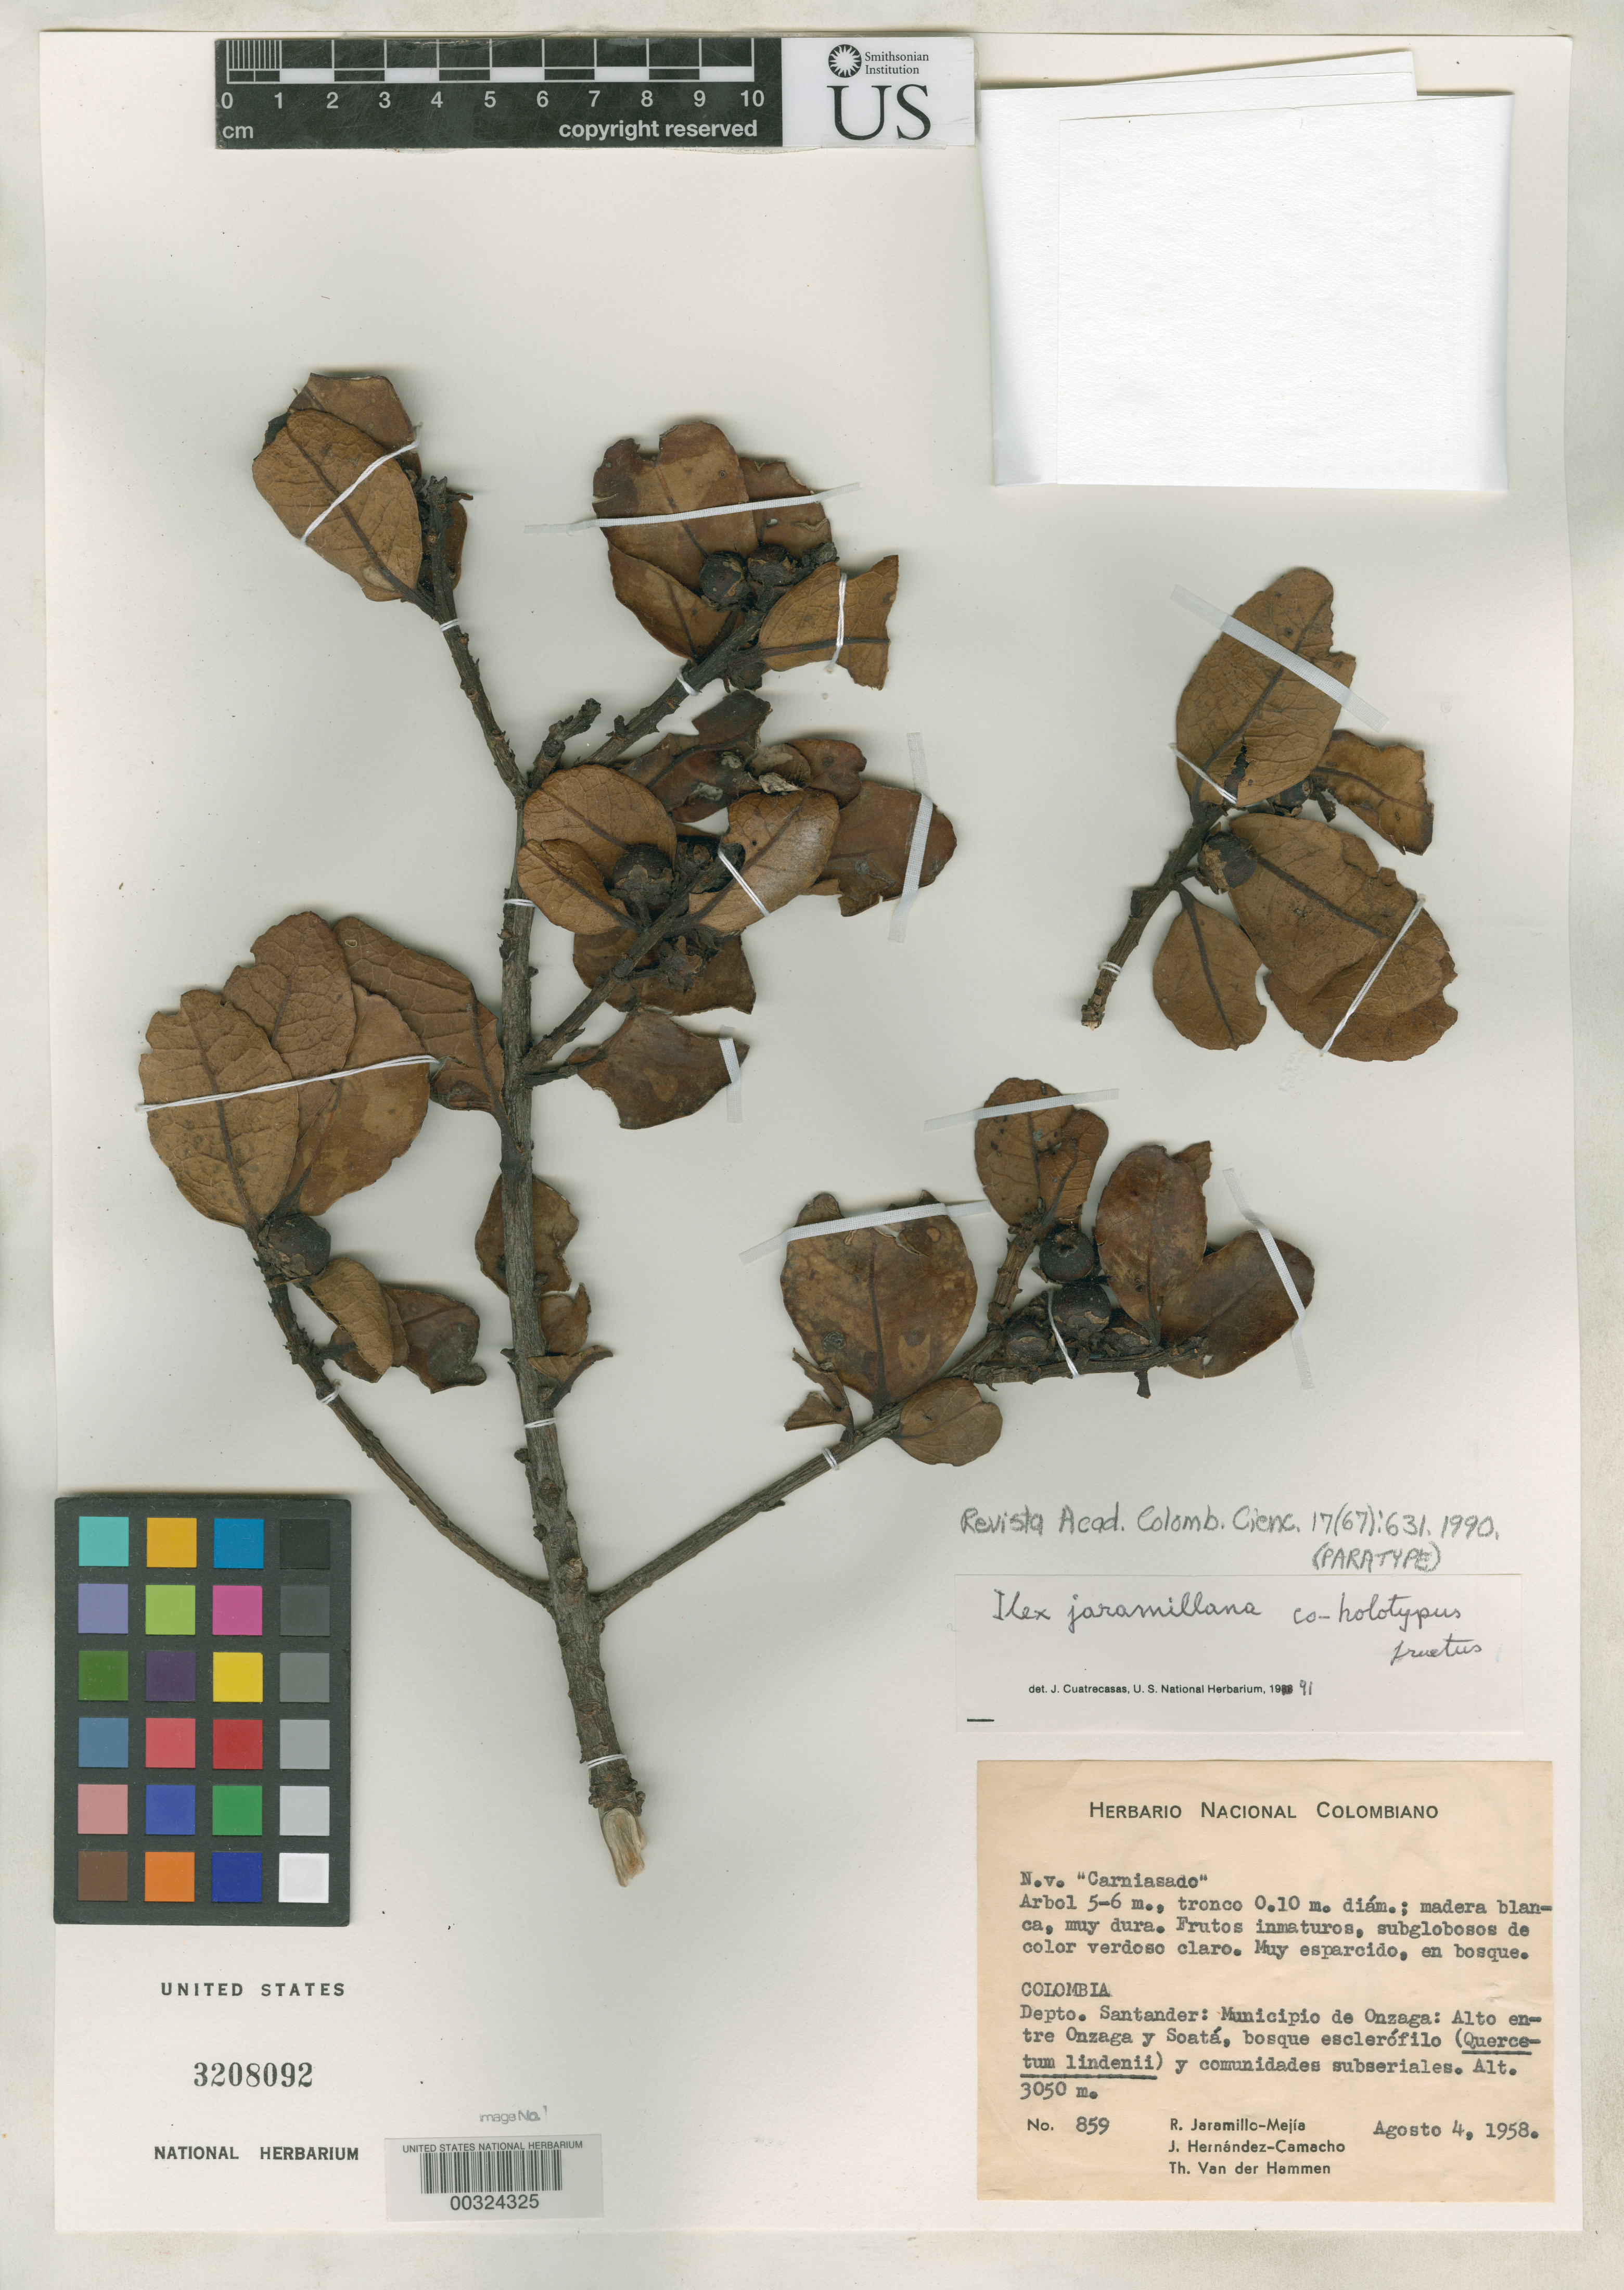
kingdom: Plantae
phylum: Tracheophyta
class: Magnoliopsida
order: Aquifoliales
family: Aquifoliaceae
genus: Ilex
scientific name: Ilex jaramillana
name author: Cuatrec.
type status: Paratype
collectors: R. Jaramillo M., J. Hernández C. & T. Hammen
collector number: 859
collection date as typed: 04 Aug 1958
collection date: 1958-08-04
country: Colombia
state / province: Santander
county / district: Onzaga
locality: Summit between Onzaga & Soata.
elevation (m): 3050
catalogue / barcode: US 3208092